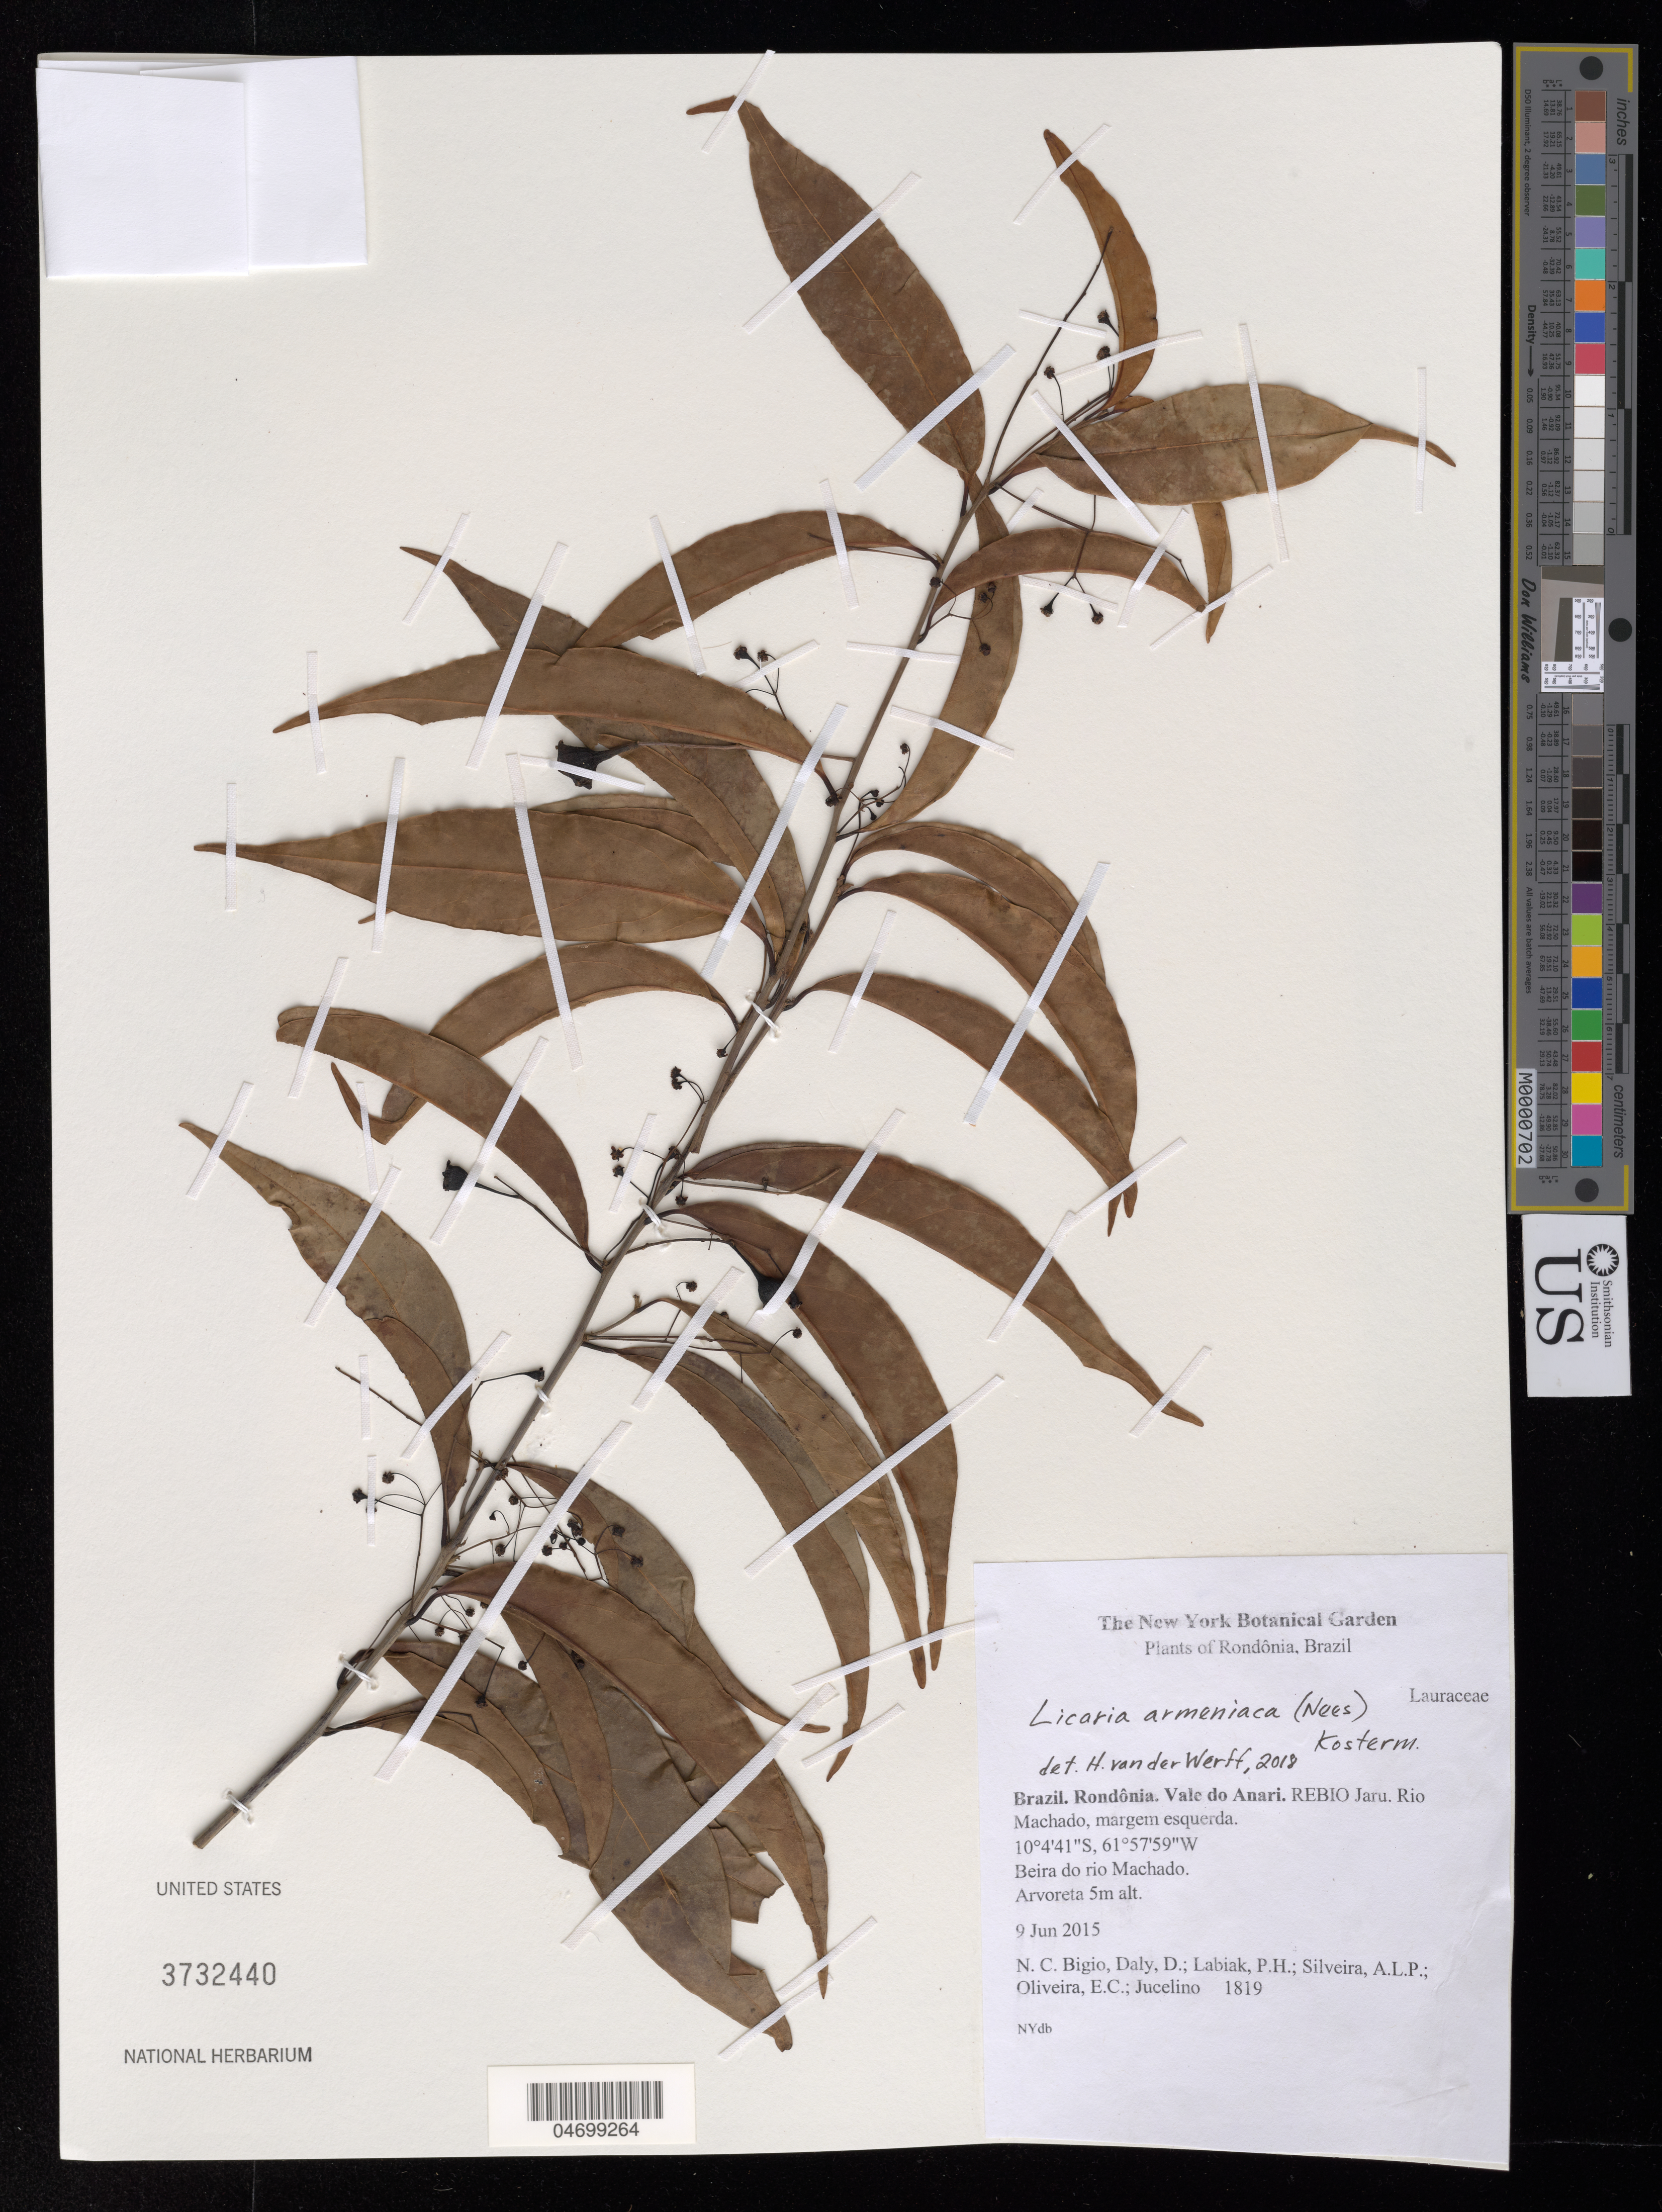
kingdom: Plantae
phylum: Tracheophyta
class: Magnoliopsida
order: Laurales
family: Lauraceae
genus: Licaria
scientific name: Licaria armeniaca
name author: (Nees) Kosterm.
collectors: N. C. Bigio, D. Daly, P. H. Labiak, A. Silveira & et al.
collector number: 1819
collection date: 2015-06-09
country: Brazil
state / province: Rondônia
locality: Vale do Anari. Rebio Jaru. Rio Machado, margem esquerda. Beira do rio Machado.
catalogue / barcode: US 3732440